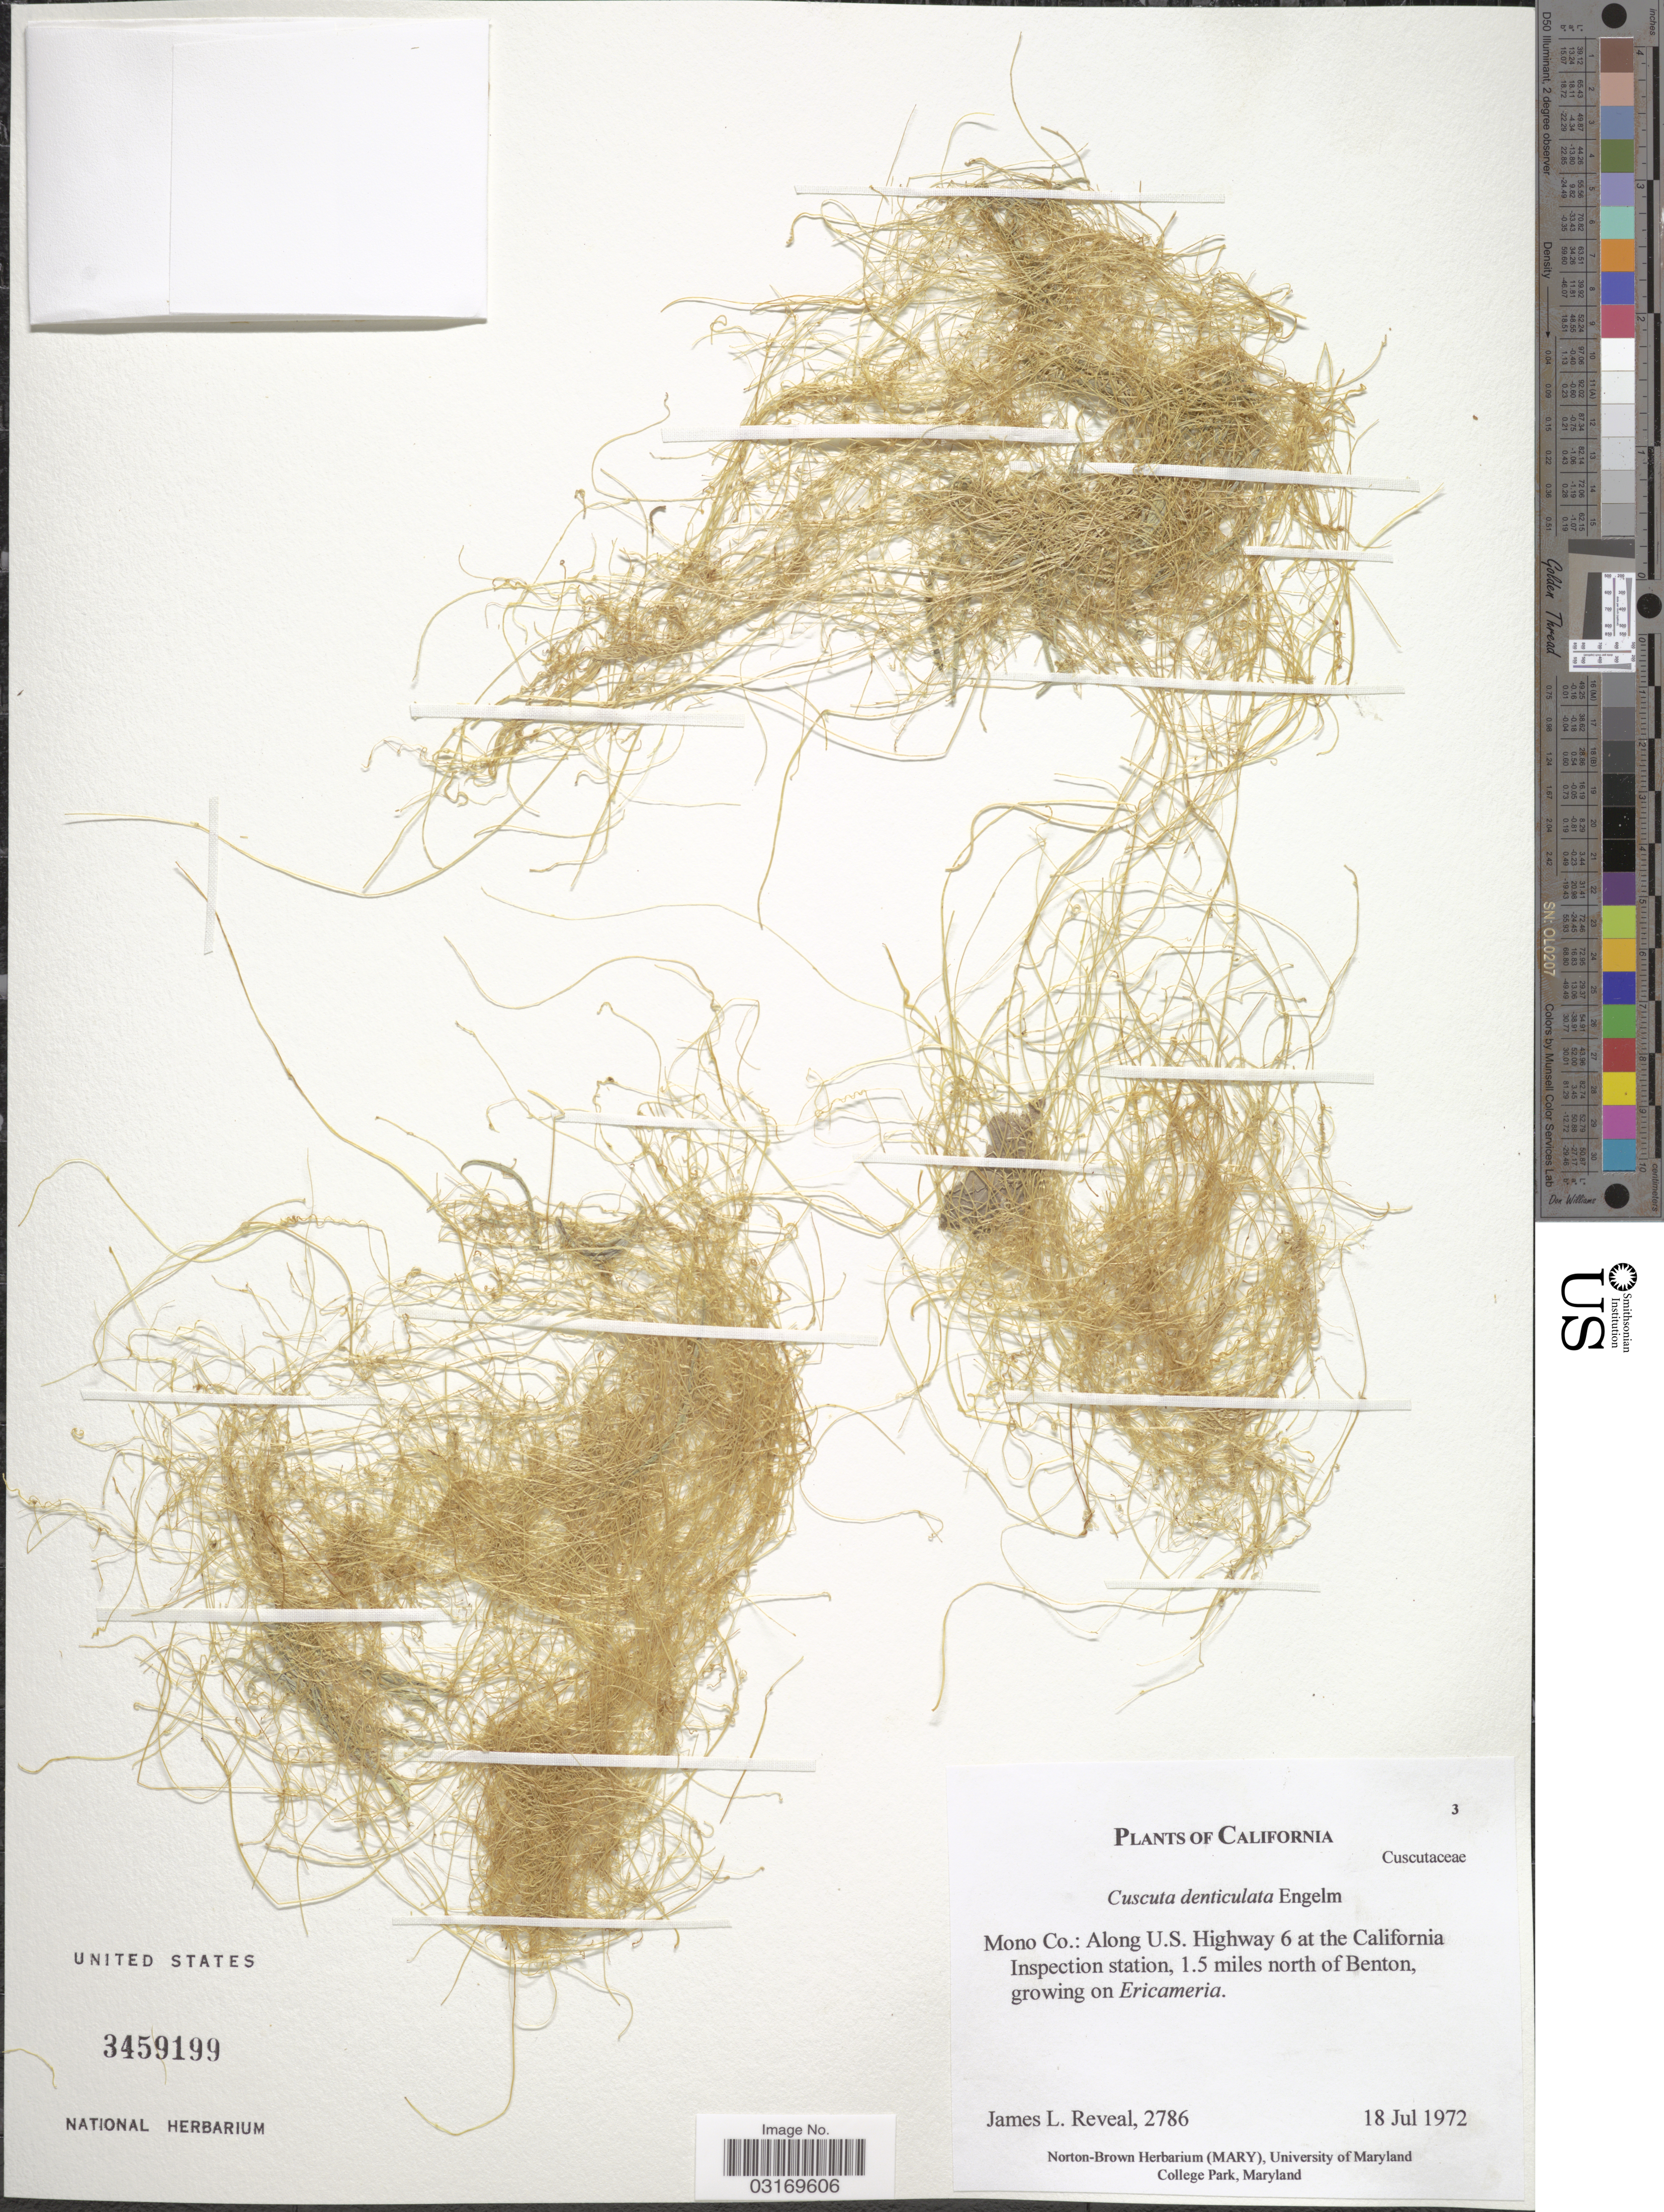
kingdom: Plantae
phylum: Tracheophyta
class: Magnoliopsida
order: Solanales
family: Convolvulaceae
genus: Cuscuta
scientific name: Cuscuta denticulata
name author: Engelm.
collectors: J. L. Reveal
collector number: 2786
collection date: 1972-07-18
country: United States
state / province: California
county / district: Mono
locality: Mono Co.: Along U.S. Highway 6 at the California Inspection station, 1.5 miles north of Benton.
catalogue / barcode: US 3459199